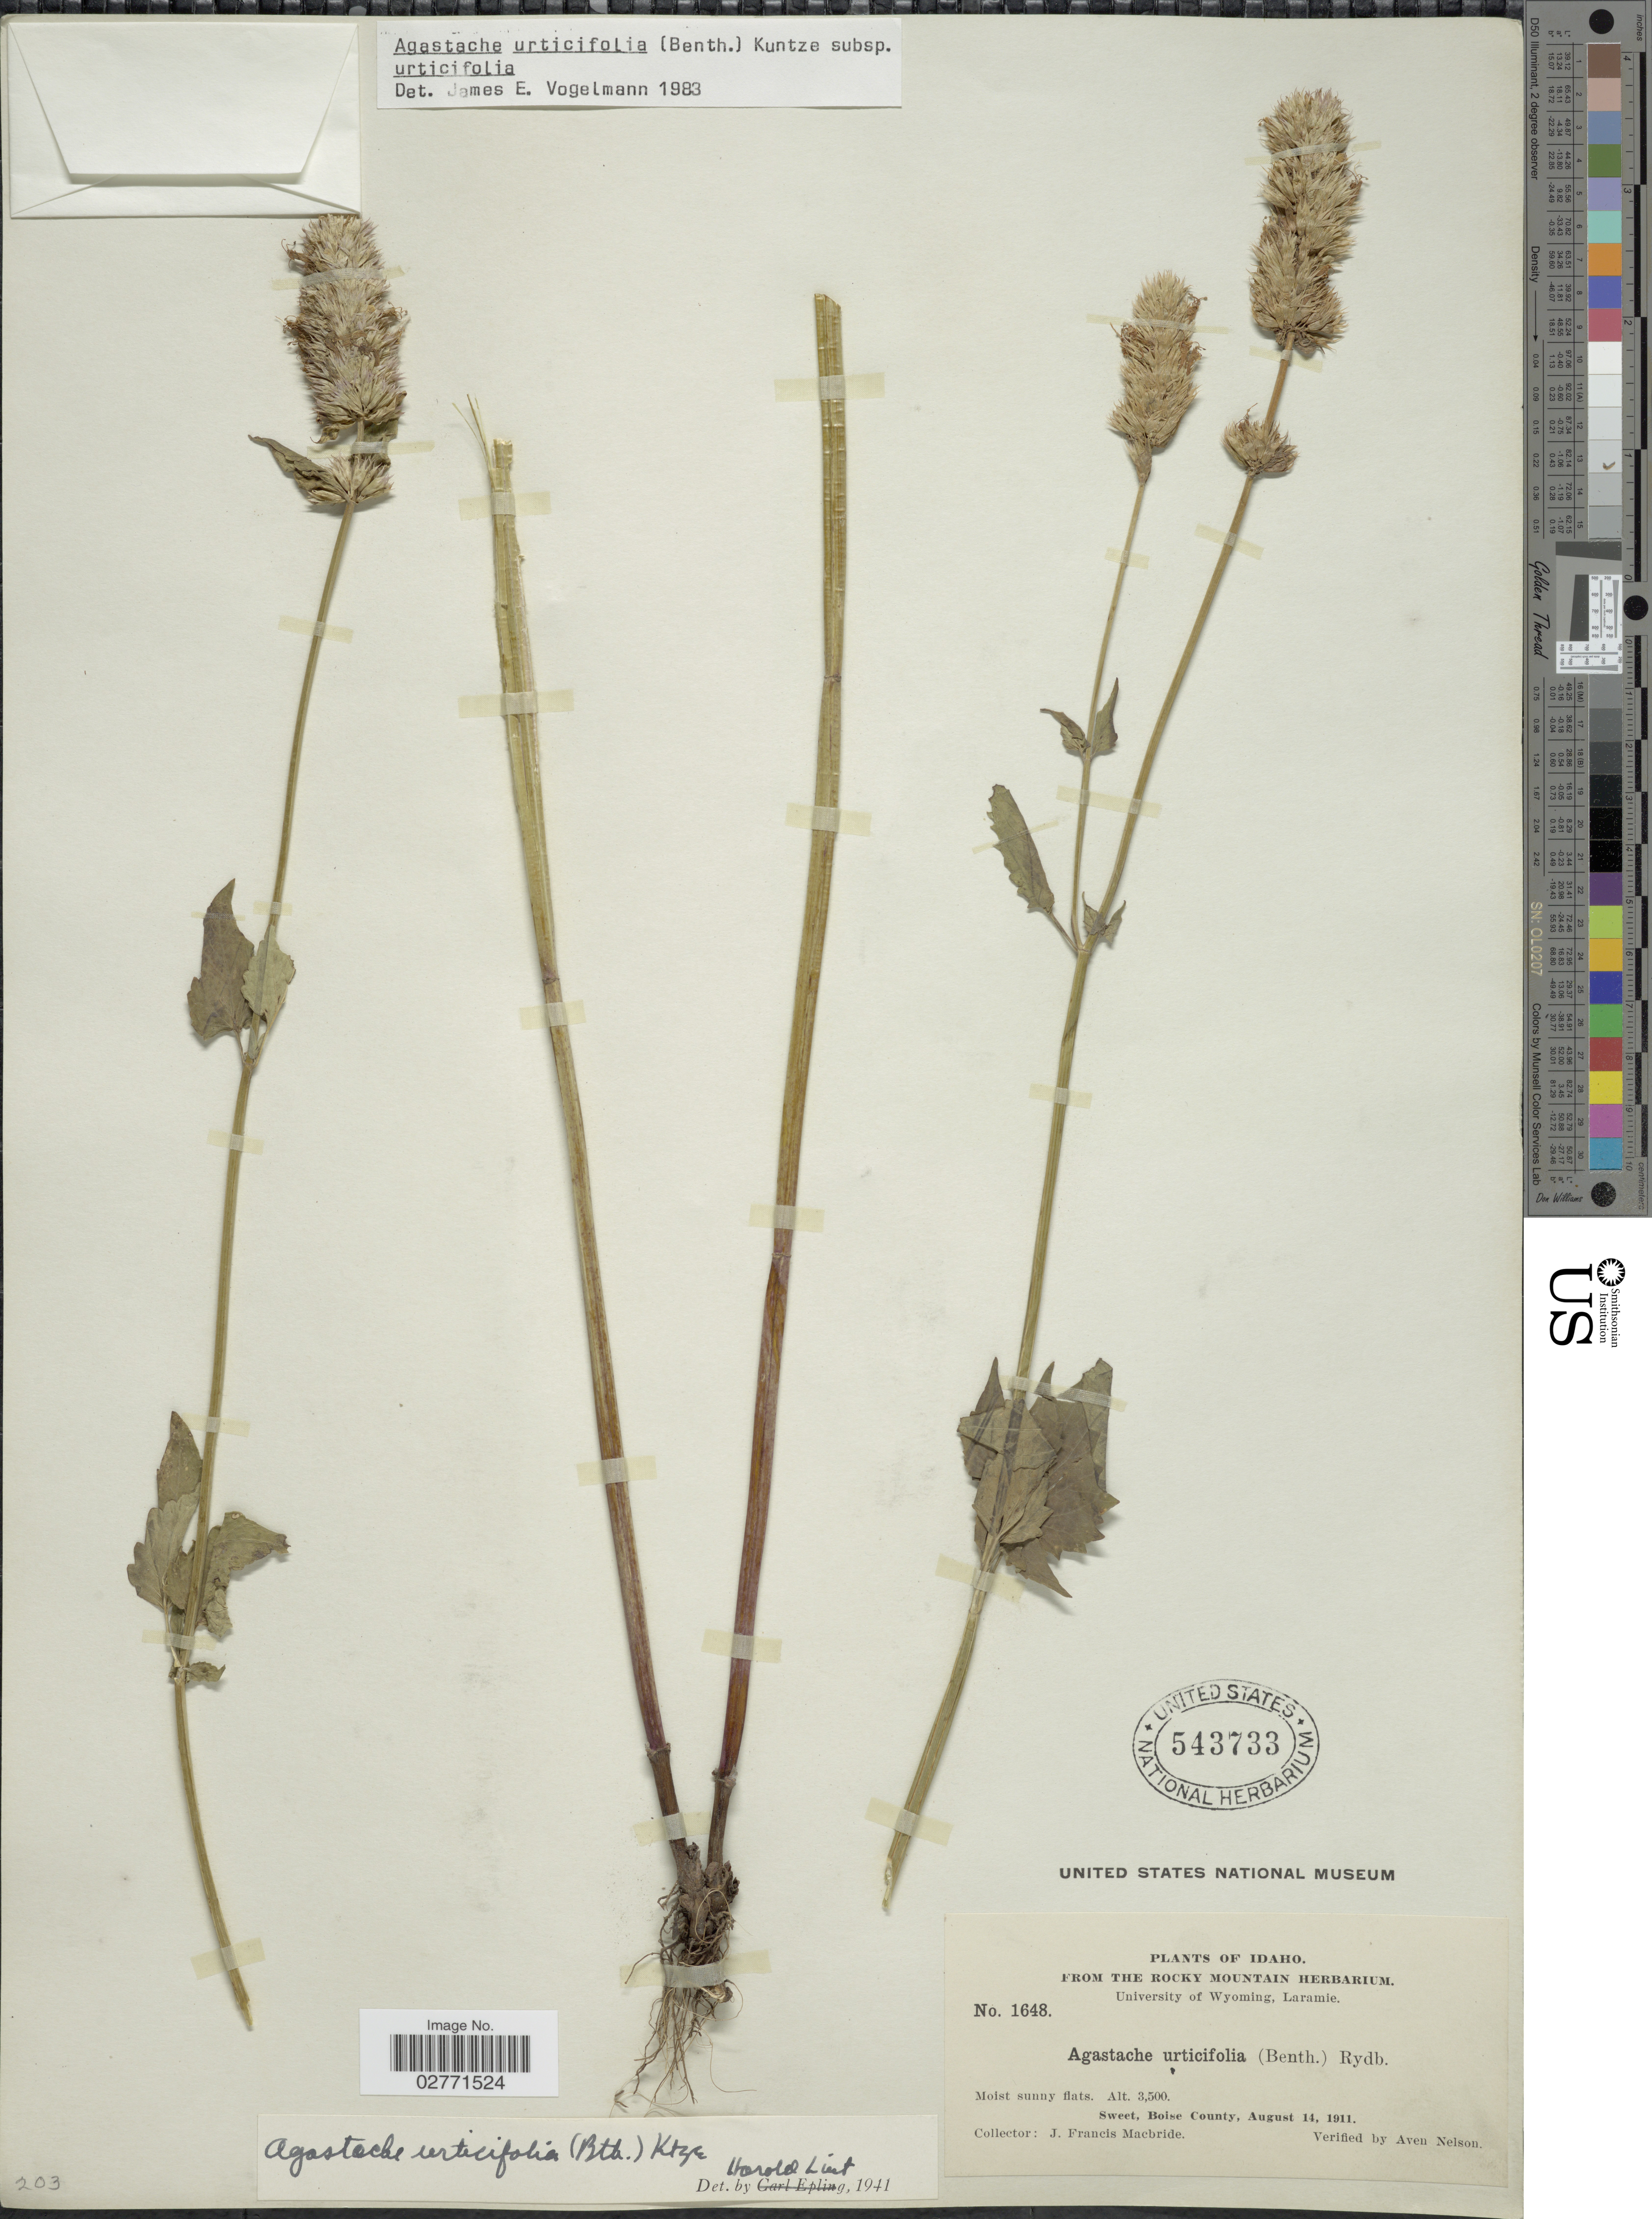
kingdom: Plantae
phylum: Tracheophyta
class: Magnoliopsida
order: Lamiales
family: Lamiaceae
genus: Agastache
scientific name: Agastache urticifolia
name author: (Benth.) Kuntze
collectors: J. F. Macbride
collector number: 1648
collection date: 1911-08-14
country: United States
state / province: Idaho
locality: Sweet, Boise County.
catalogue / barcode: US 543733